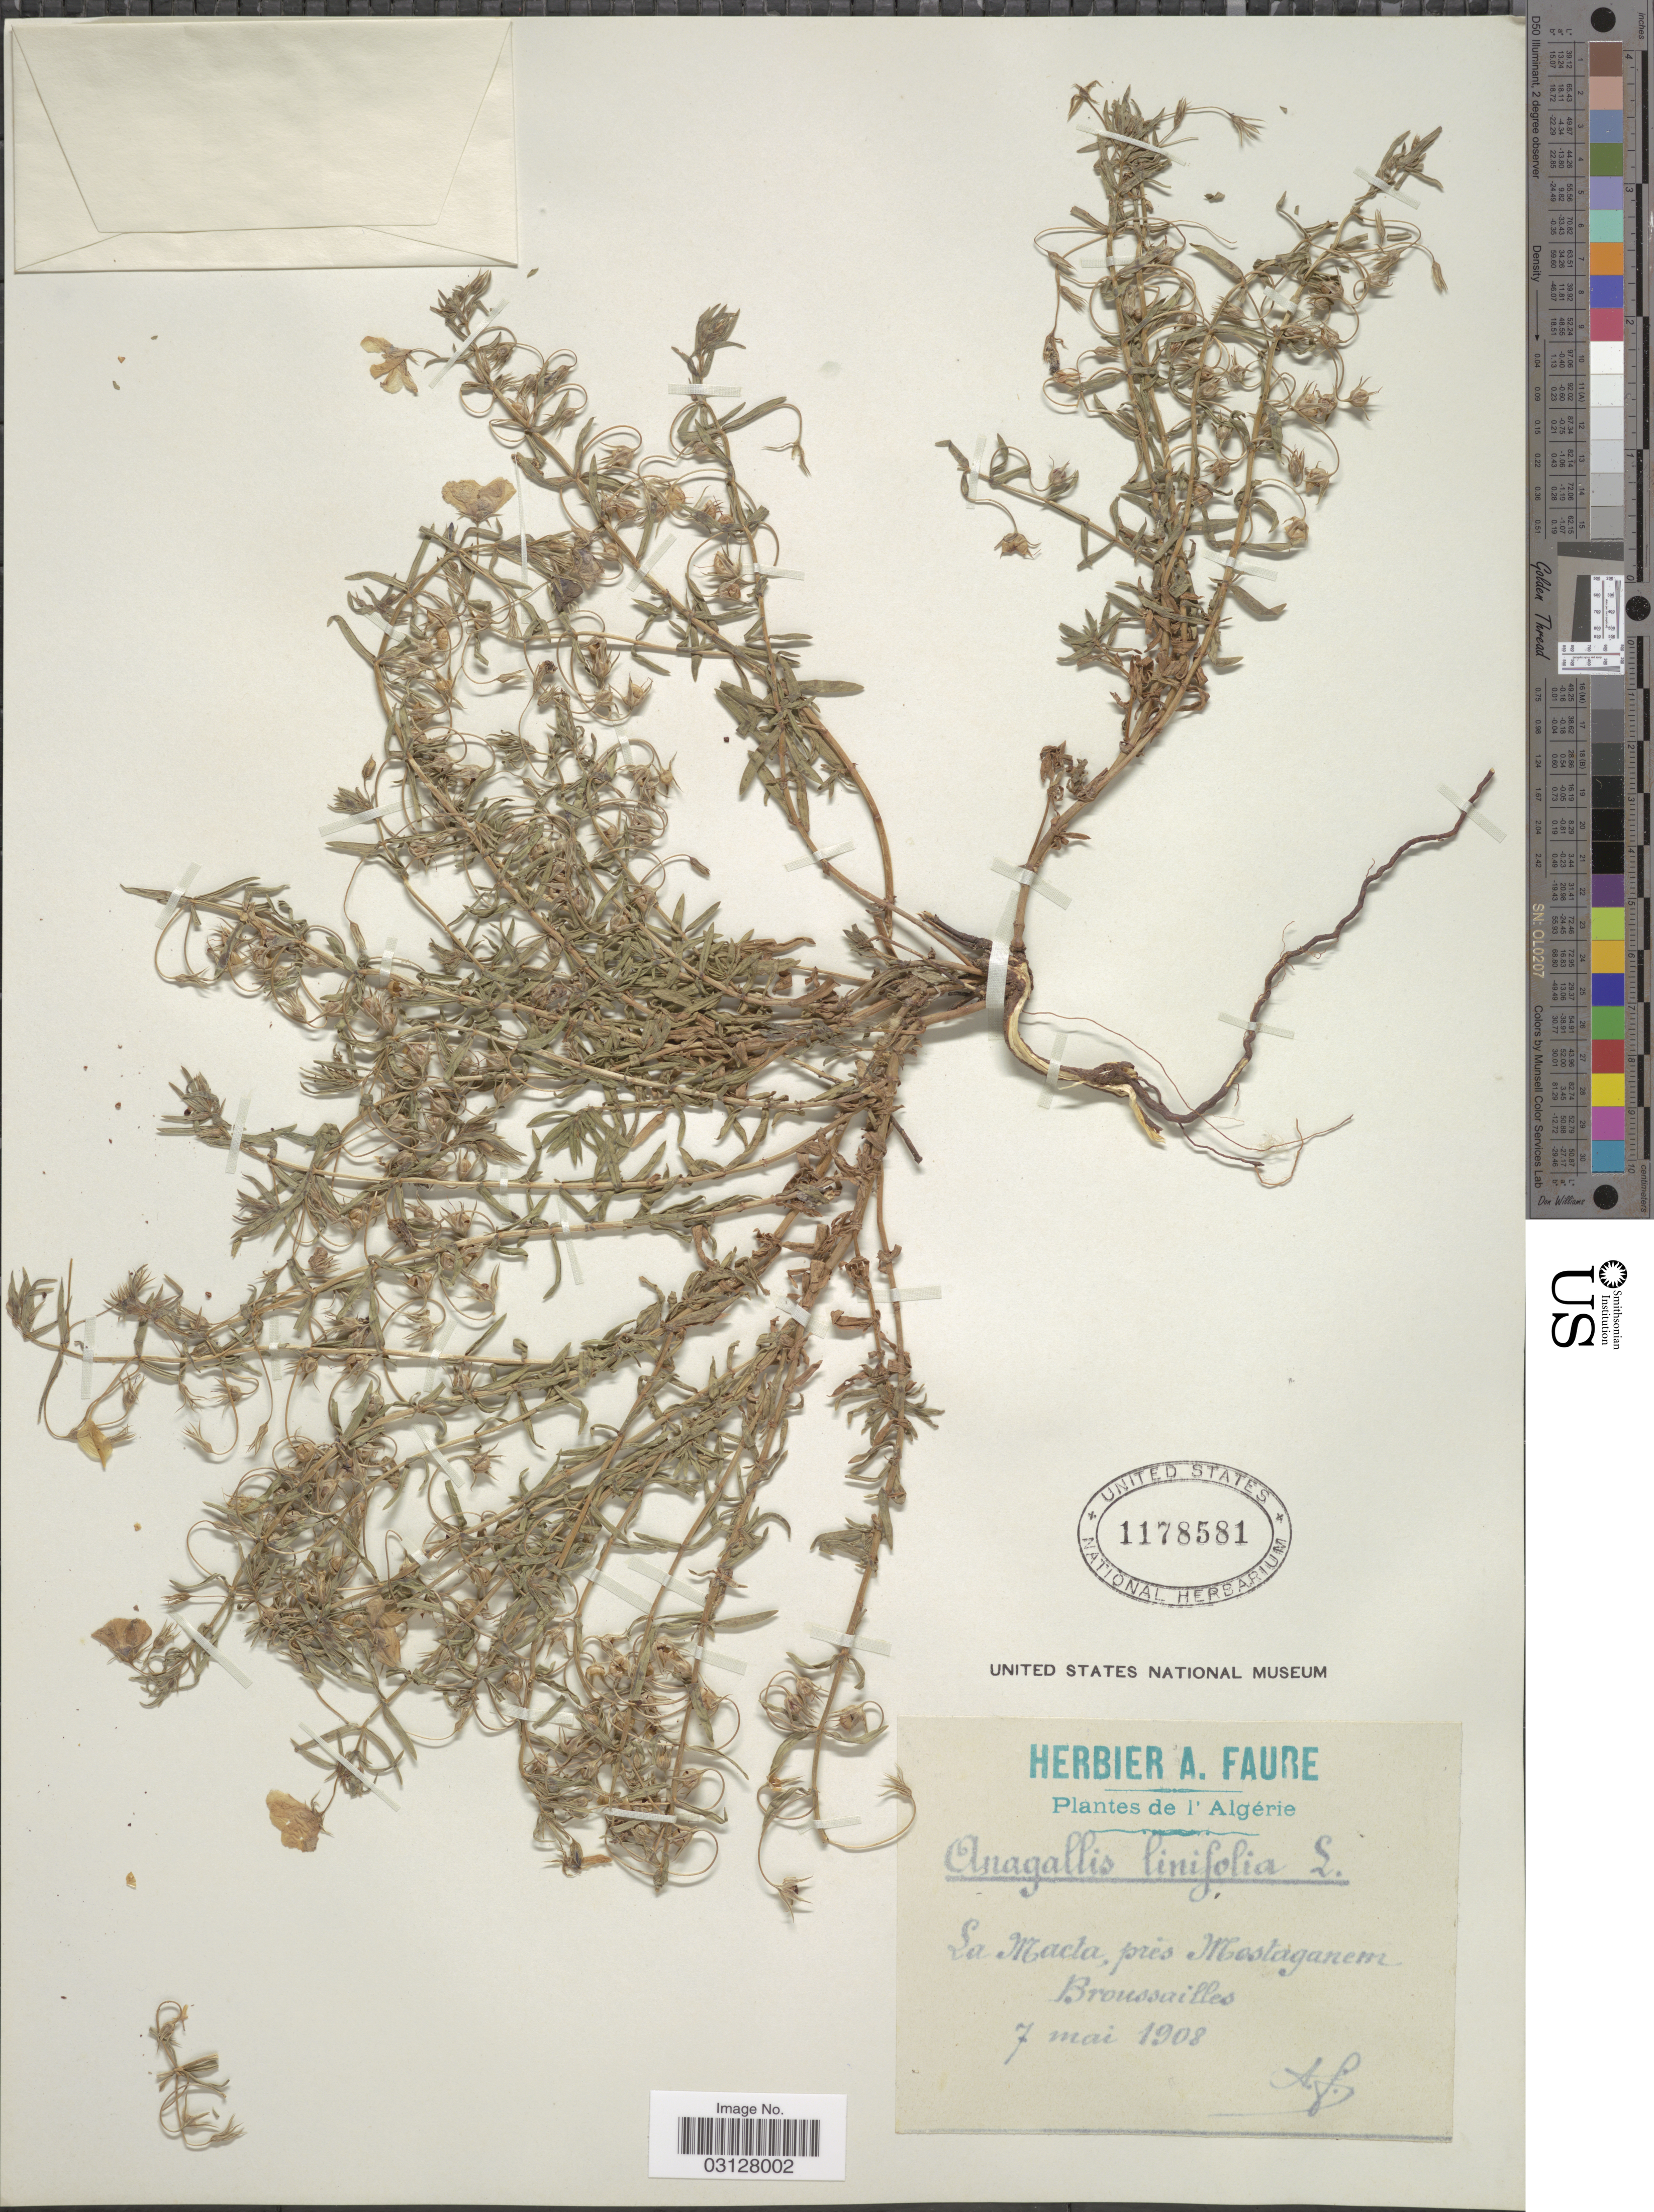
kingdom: Plantae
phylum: Tracheophyta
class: Magnoliopsida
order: Ericales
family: Primulaceae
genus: Anagallis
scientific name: Anagallis linifolia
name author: L.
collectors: A. Faure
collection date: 1908-05-07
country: Algeria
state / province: Mostaganem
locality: Algérie. La Macta, prés Mostaganem. Broussailles.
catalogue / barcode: US 1178581